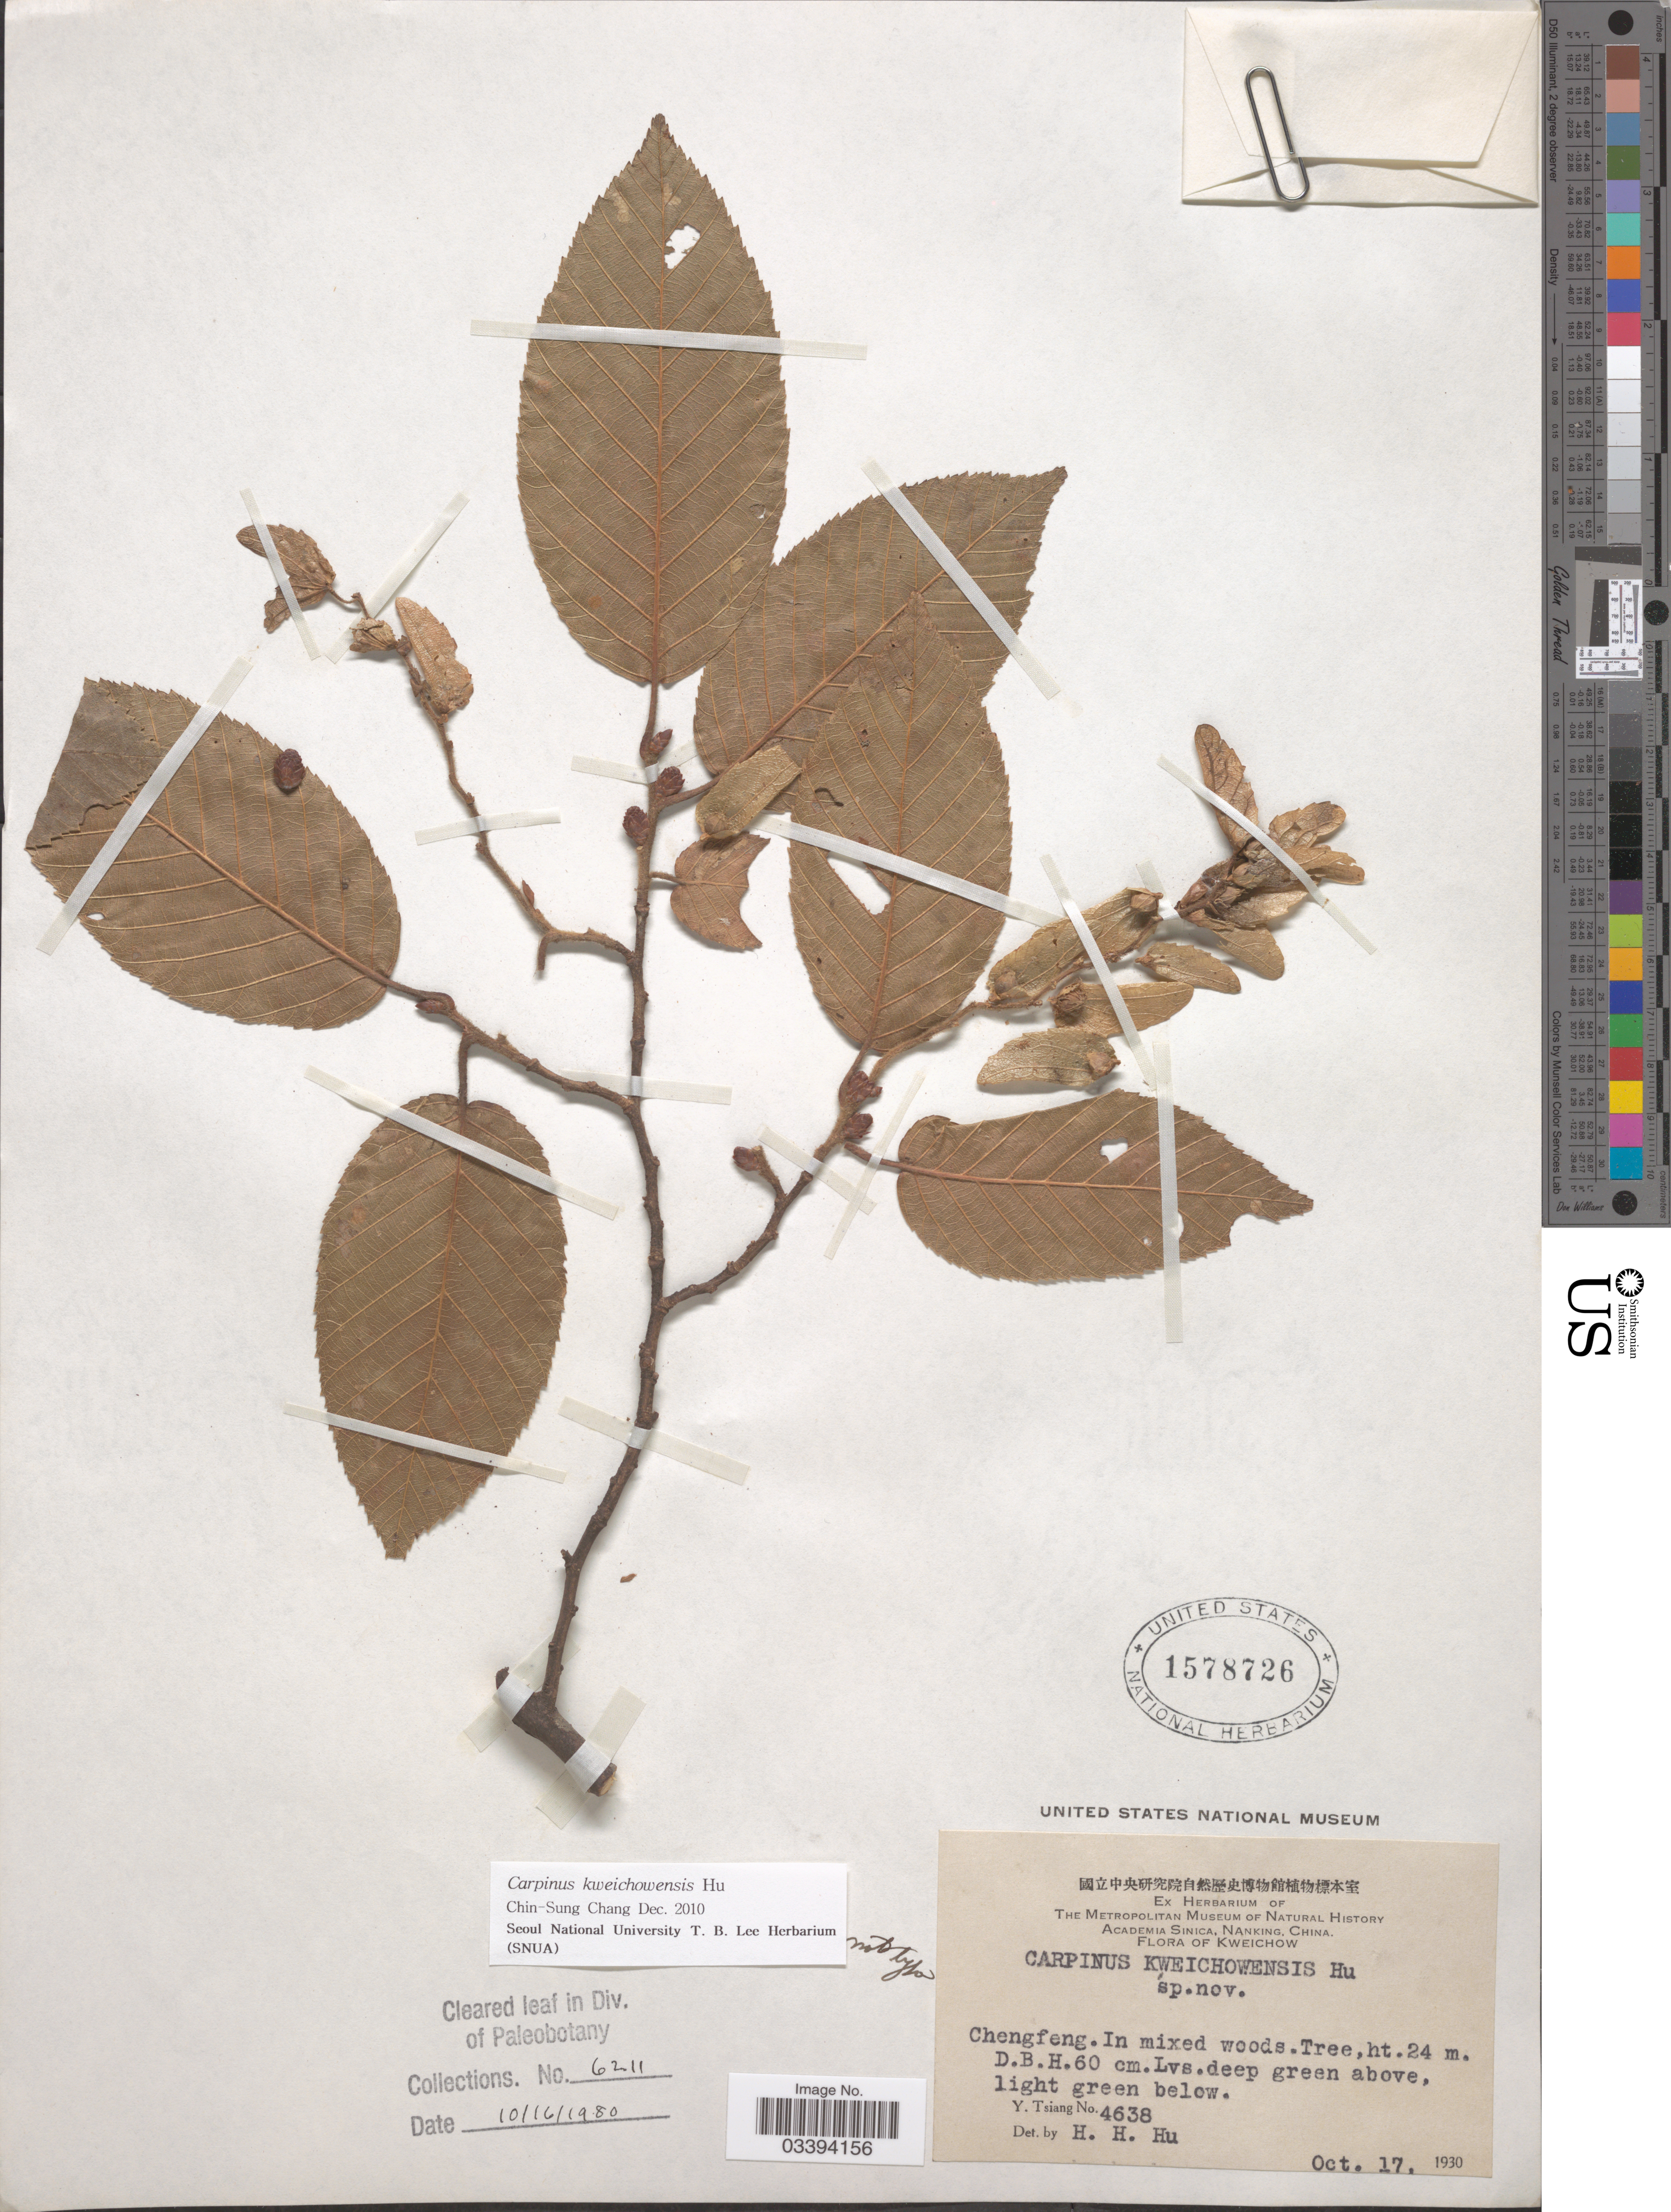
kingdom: Plantae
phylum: Tracheophyta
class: Magnoliopsida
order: Fagales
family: Betulaceae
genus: Carpinus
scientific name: Carpinus kweichowensis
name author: S.Y. Hu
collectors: Y. Tsiang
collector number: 4638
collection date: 1930-10-17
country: China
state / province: Guizhou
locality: Kweichow Chengfeng.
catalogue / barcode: US 1578726